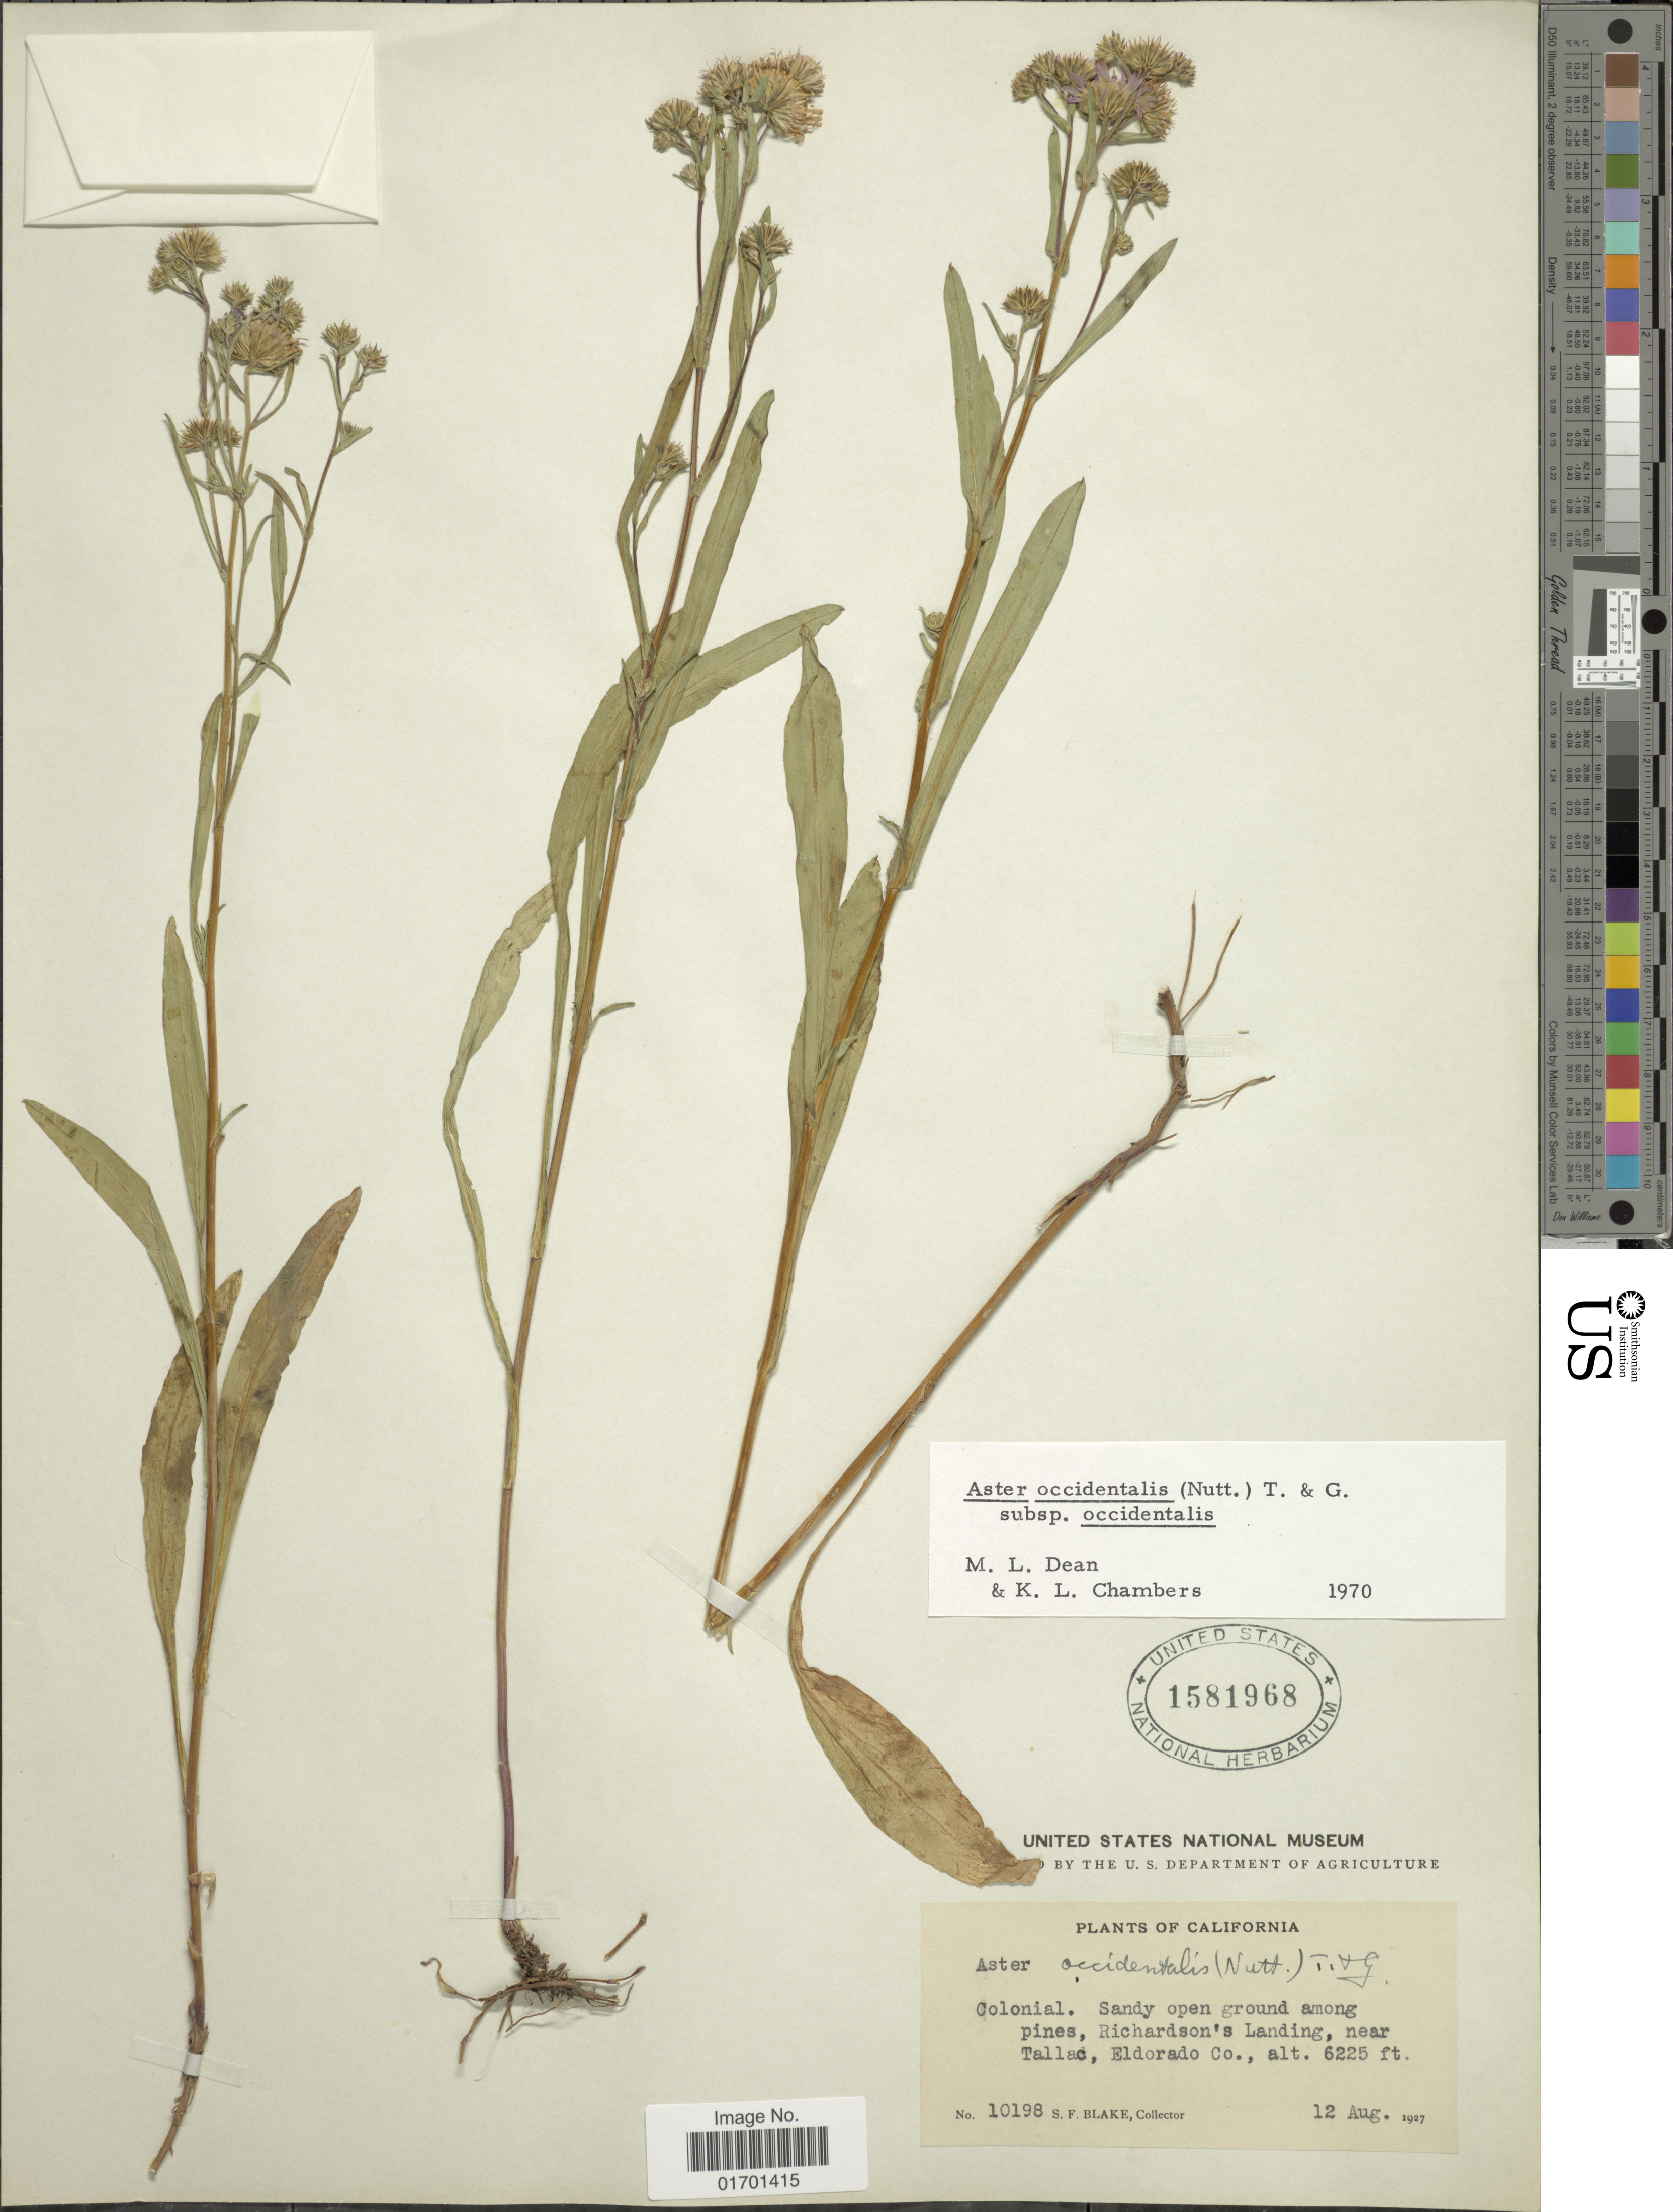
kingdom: Plantae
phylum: Tracheophyta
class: Magnoliopsida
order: Asterales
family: Asteraceae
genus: Symphyotrichum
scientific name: Symphyotrichum spathulatum var. spathulatum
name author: (Lindl.) G.L. Nesom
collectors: S. Blake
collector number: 10198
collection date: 1927-08-12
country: United States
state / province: California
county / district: El Dorado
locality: Colonial. Sandy open ground among pines, Richardson's Landing, near Tallac, Eldorado Co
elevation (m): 1897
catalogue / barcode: US 1581968